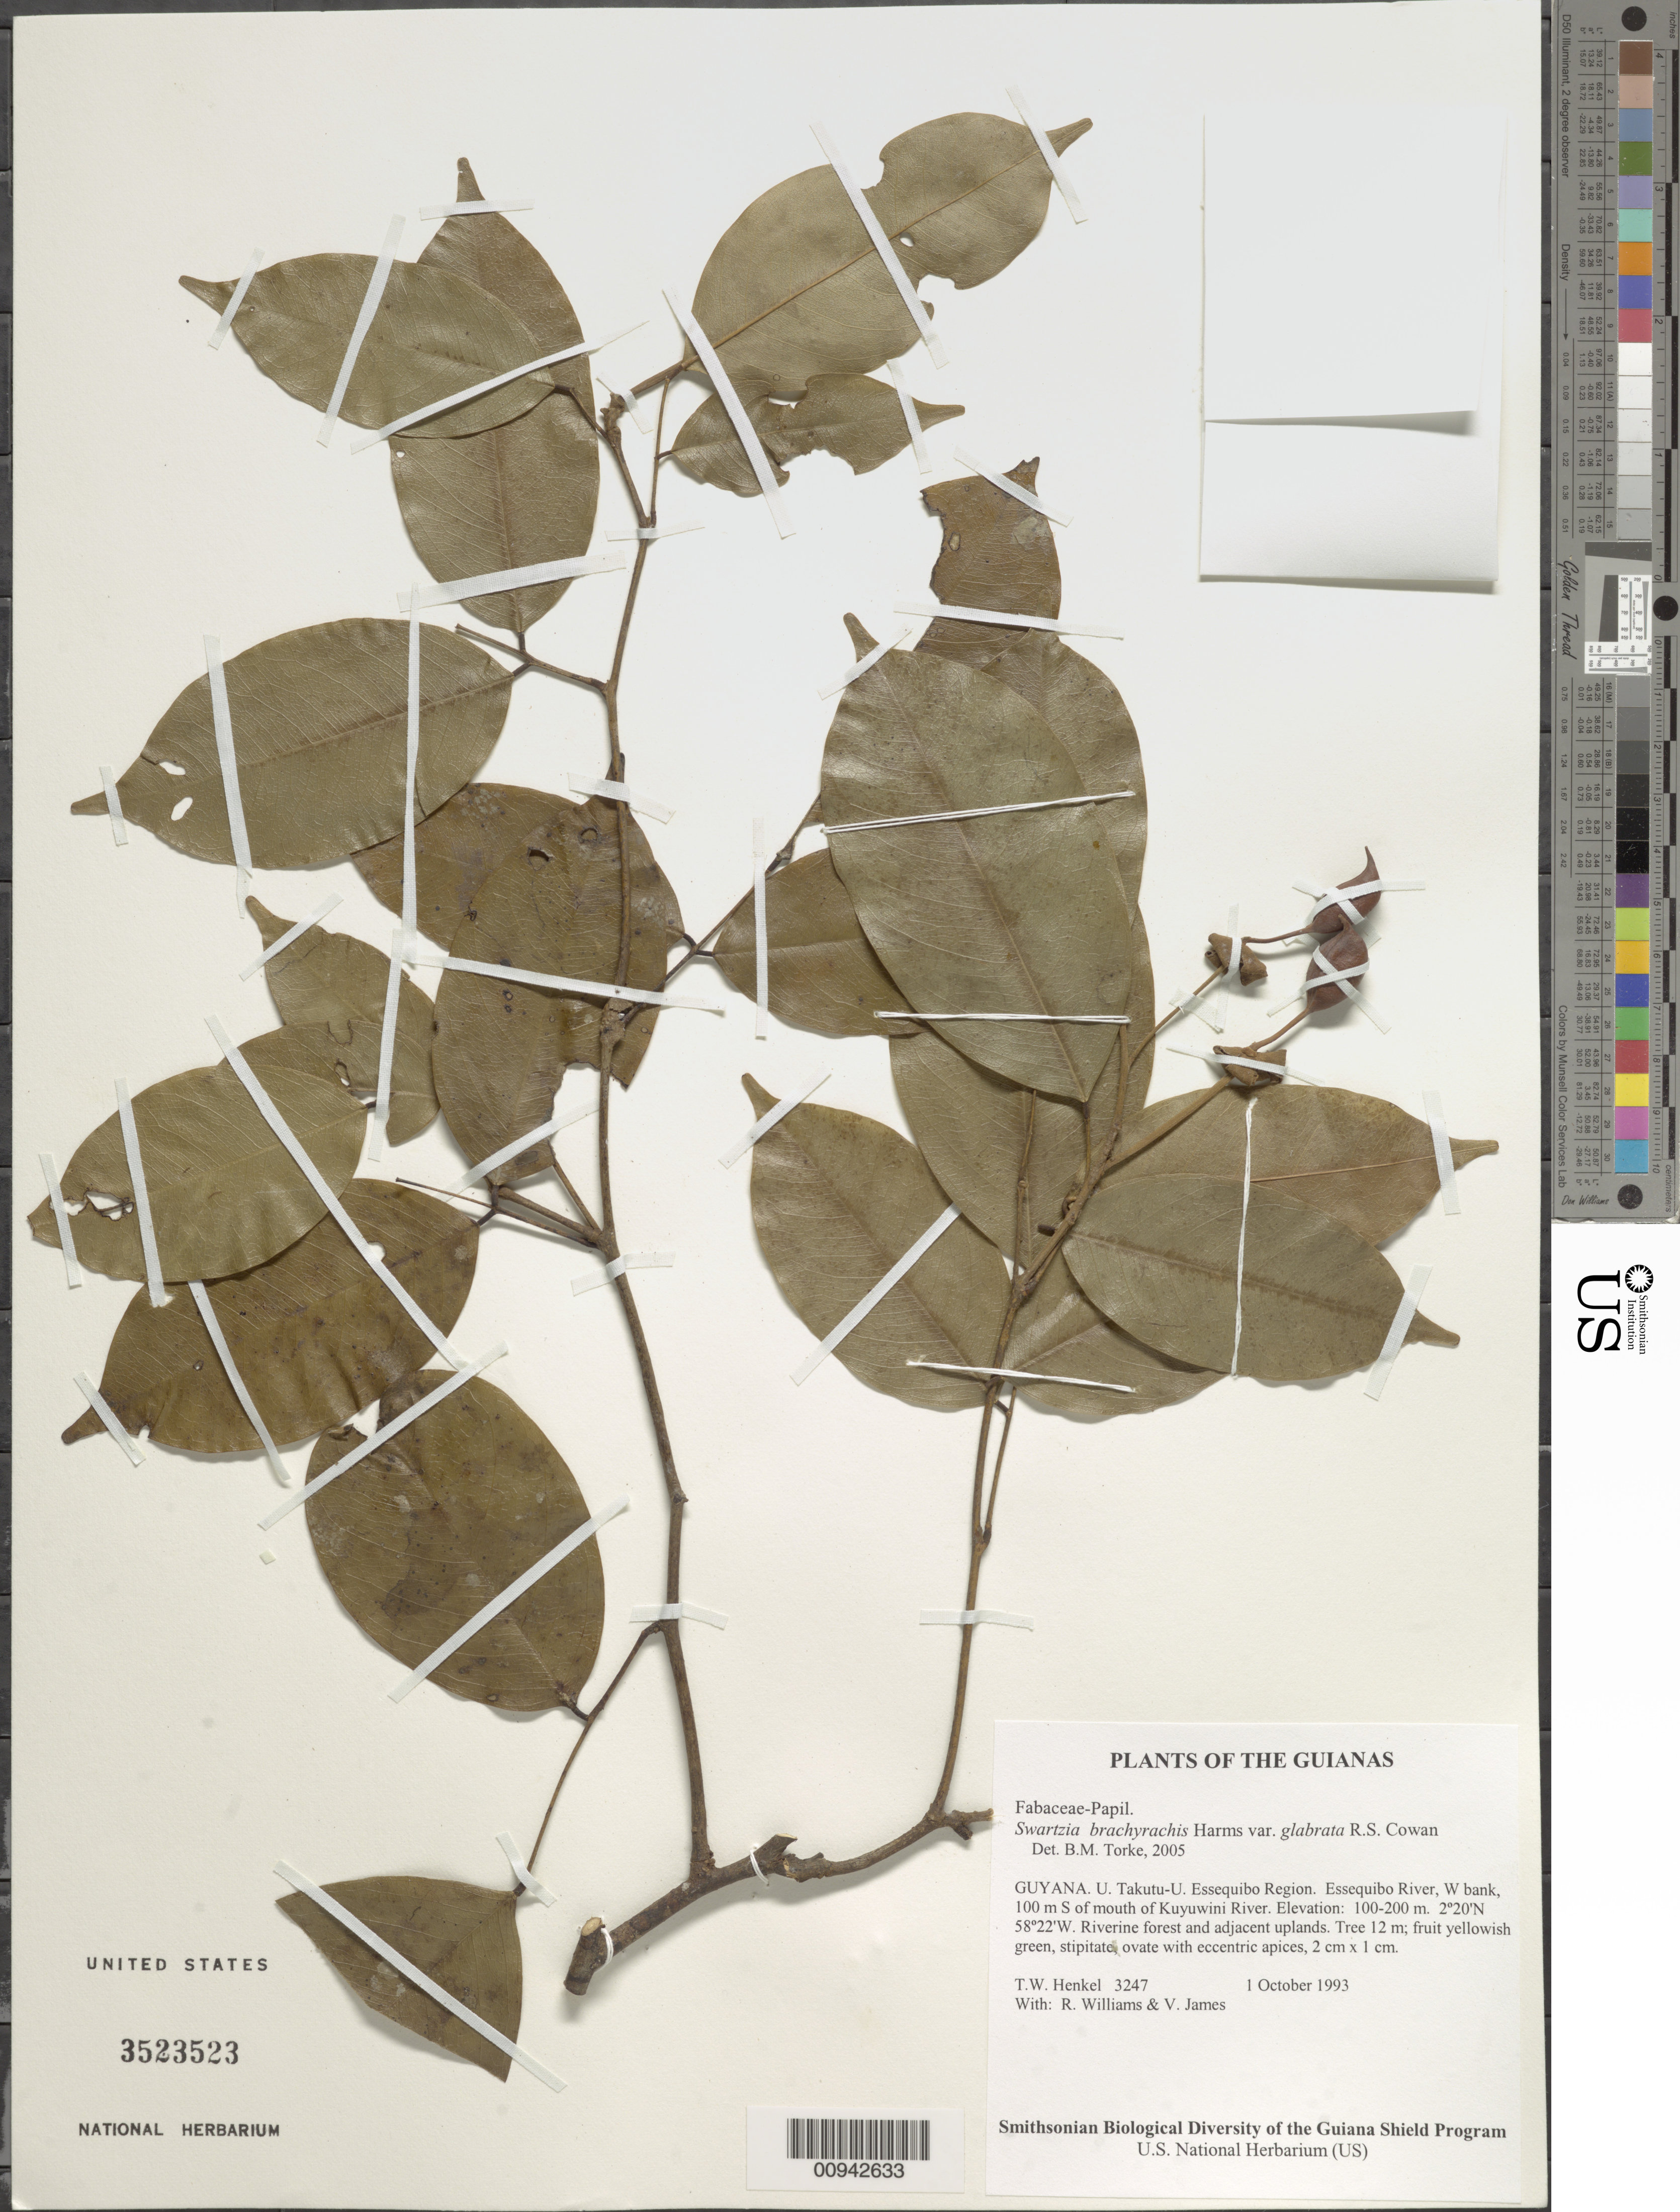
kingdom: Plantae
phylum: Tracheophyta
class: Magnoliopsida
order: Fabales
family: Fabaceae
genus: Swartzia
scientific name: Swartzia brachyrachis var. glabrata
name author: R.S. Cowan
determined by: Torke, B. M., (MO)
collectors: T. Henkel, R. Williams & V. James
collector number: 3247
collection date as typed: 1 October 1993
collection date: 1993-10-01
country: Guyana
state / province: U. Takutu-U. Essequibo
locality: Essequibo River, W bank, 100 m S of mouth of Kuyuwini River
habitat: Riverine forest and adjacent uplands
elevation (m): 100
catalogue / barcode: US 3523523